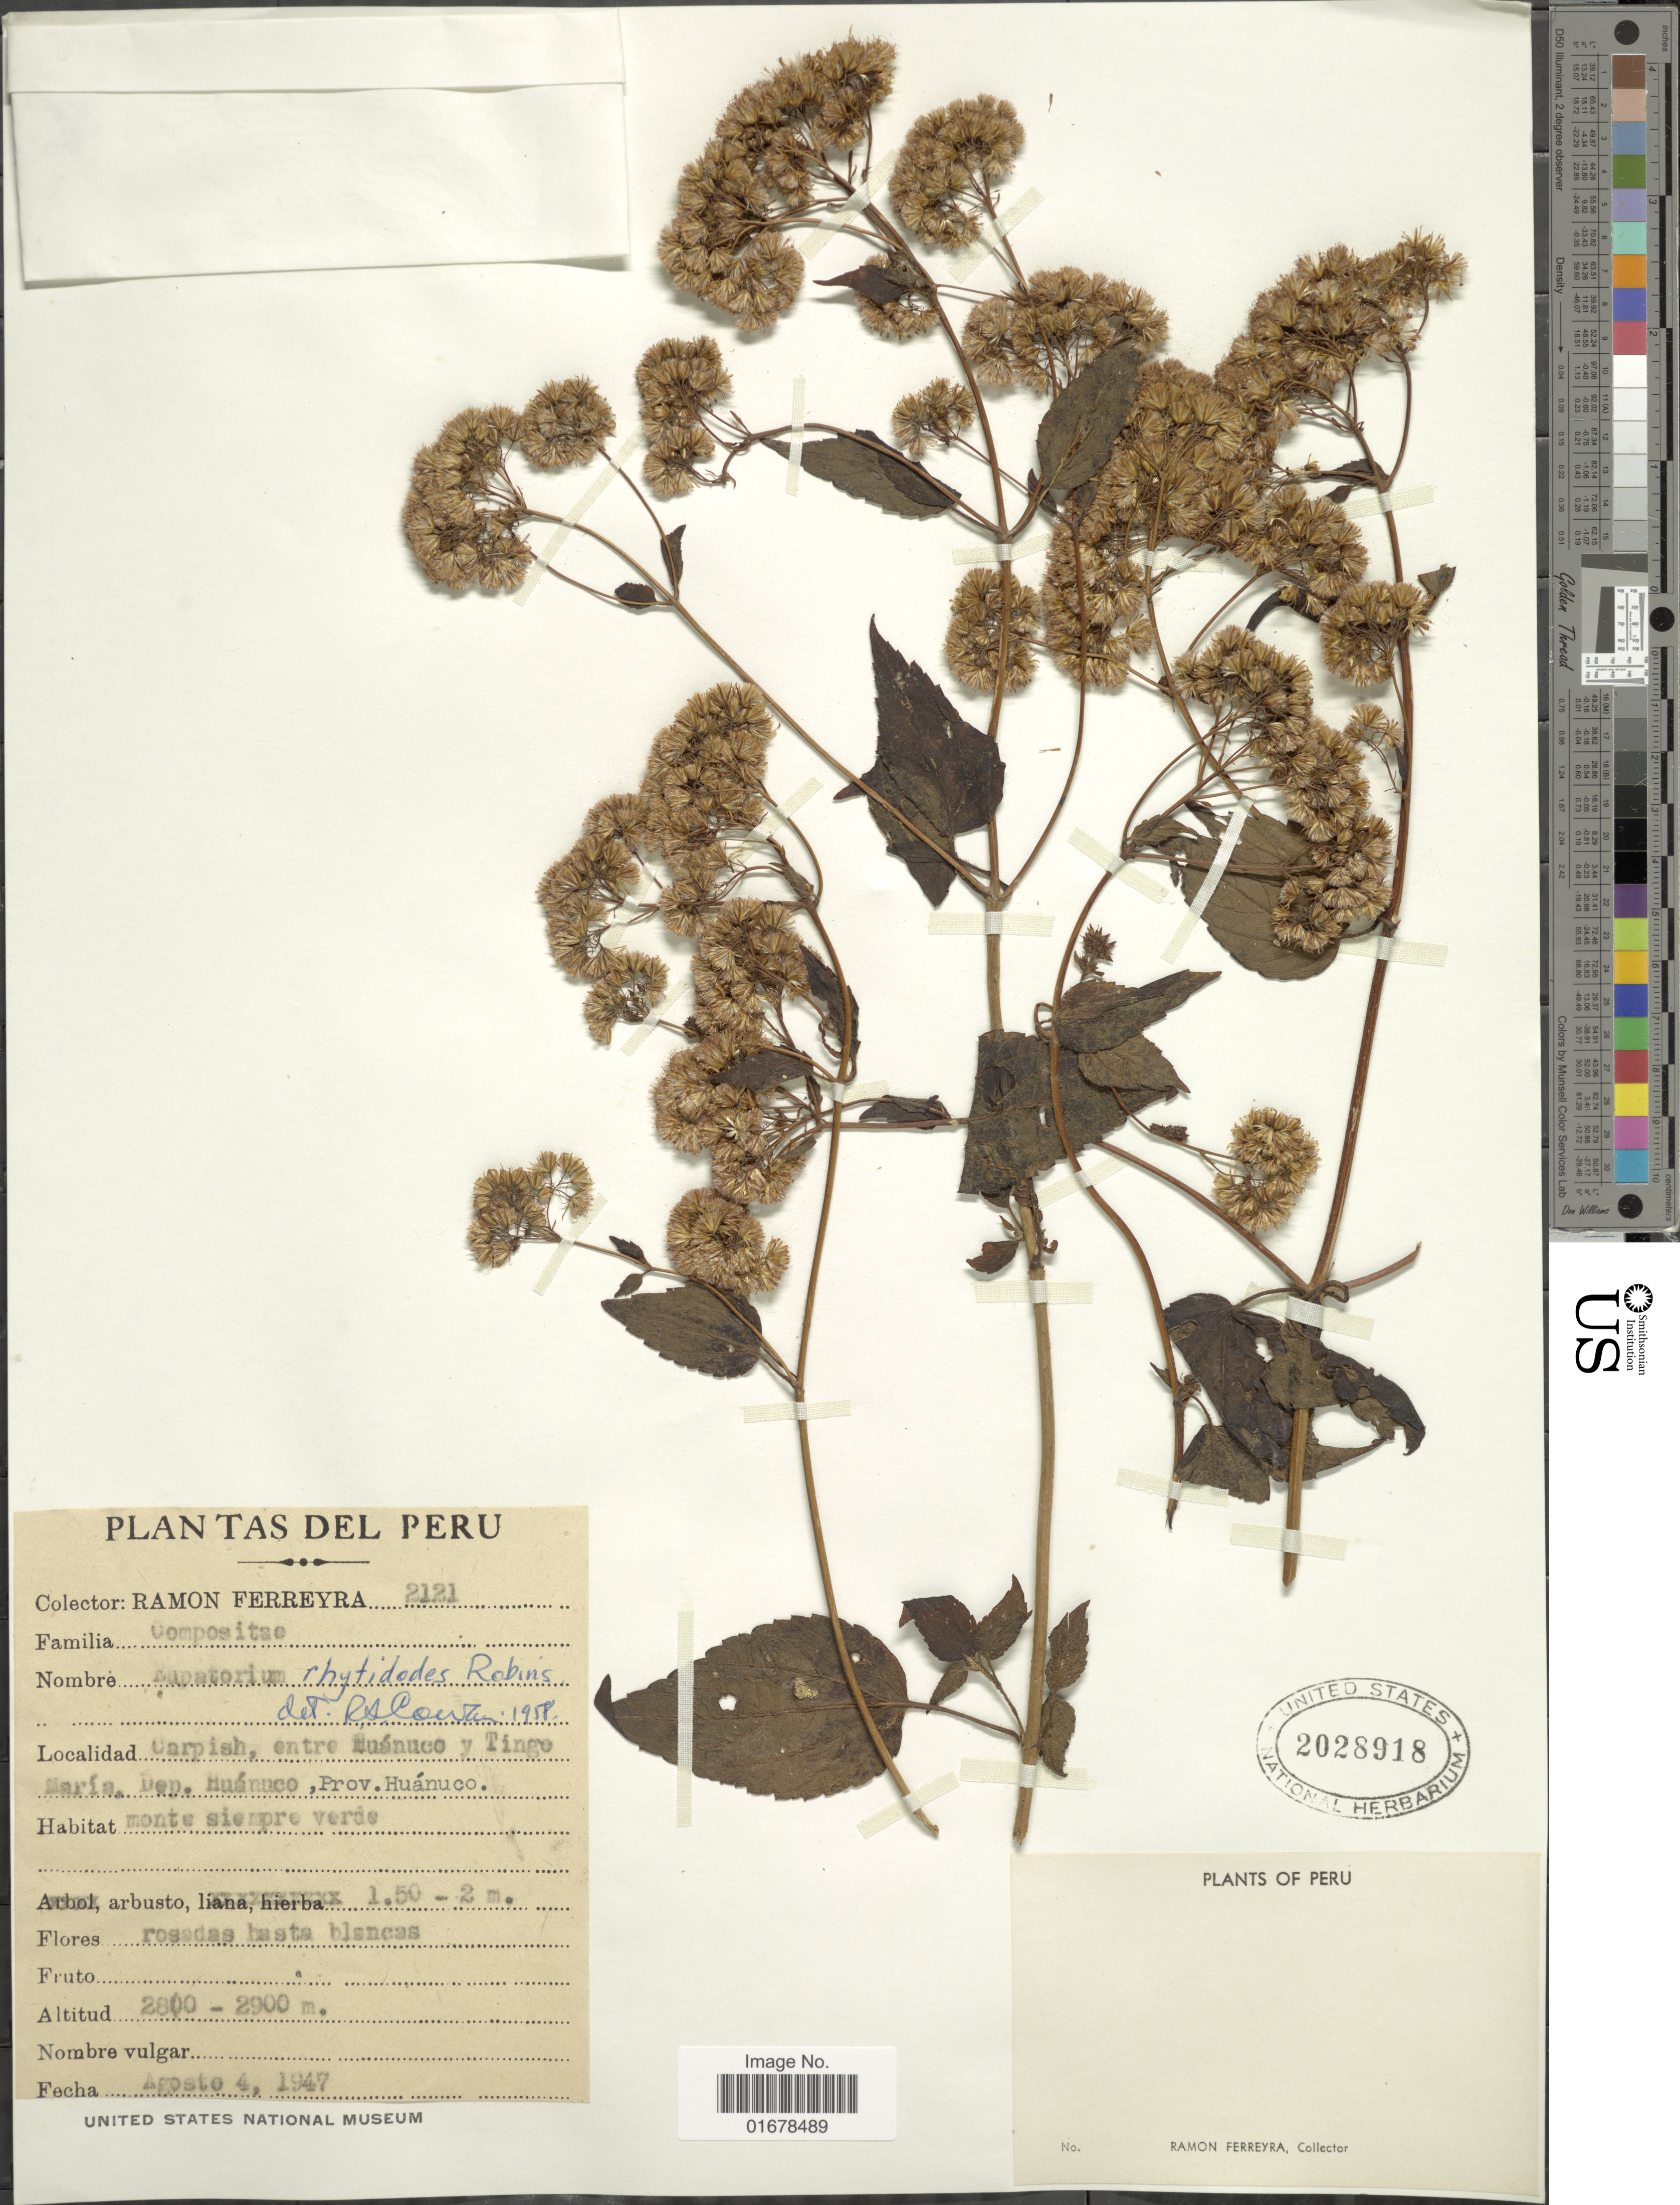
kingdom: Plantae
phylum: Tracheophyta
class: Magnoliopsida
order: Asterales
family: Asteraceae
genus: Ageratina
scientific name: Ageratina tambillensis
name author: (Hieron.) R.M. King & H. Rob.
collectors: R. A. Ferreyra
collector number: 2121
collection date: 1947-08-04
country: Peru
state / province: Huánuco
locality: Carpish, entre Huanuco y Tingo Maria, Dep. Huanuoc, Prov. Huanuco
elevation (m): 2800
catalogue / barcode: US 2028918